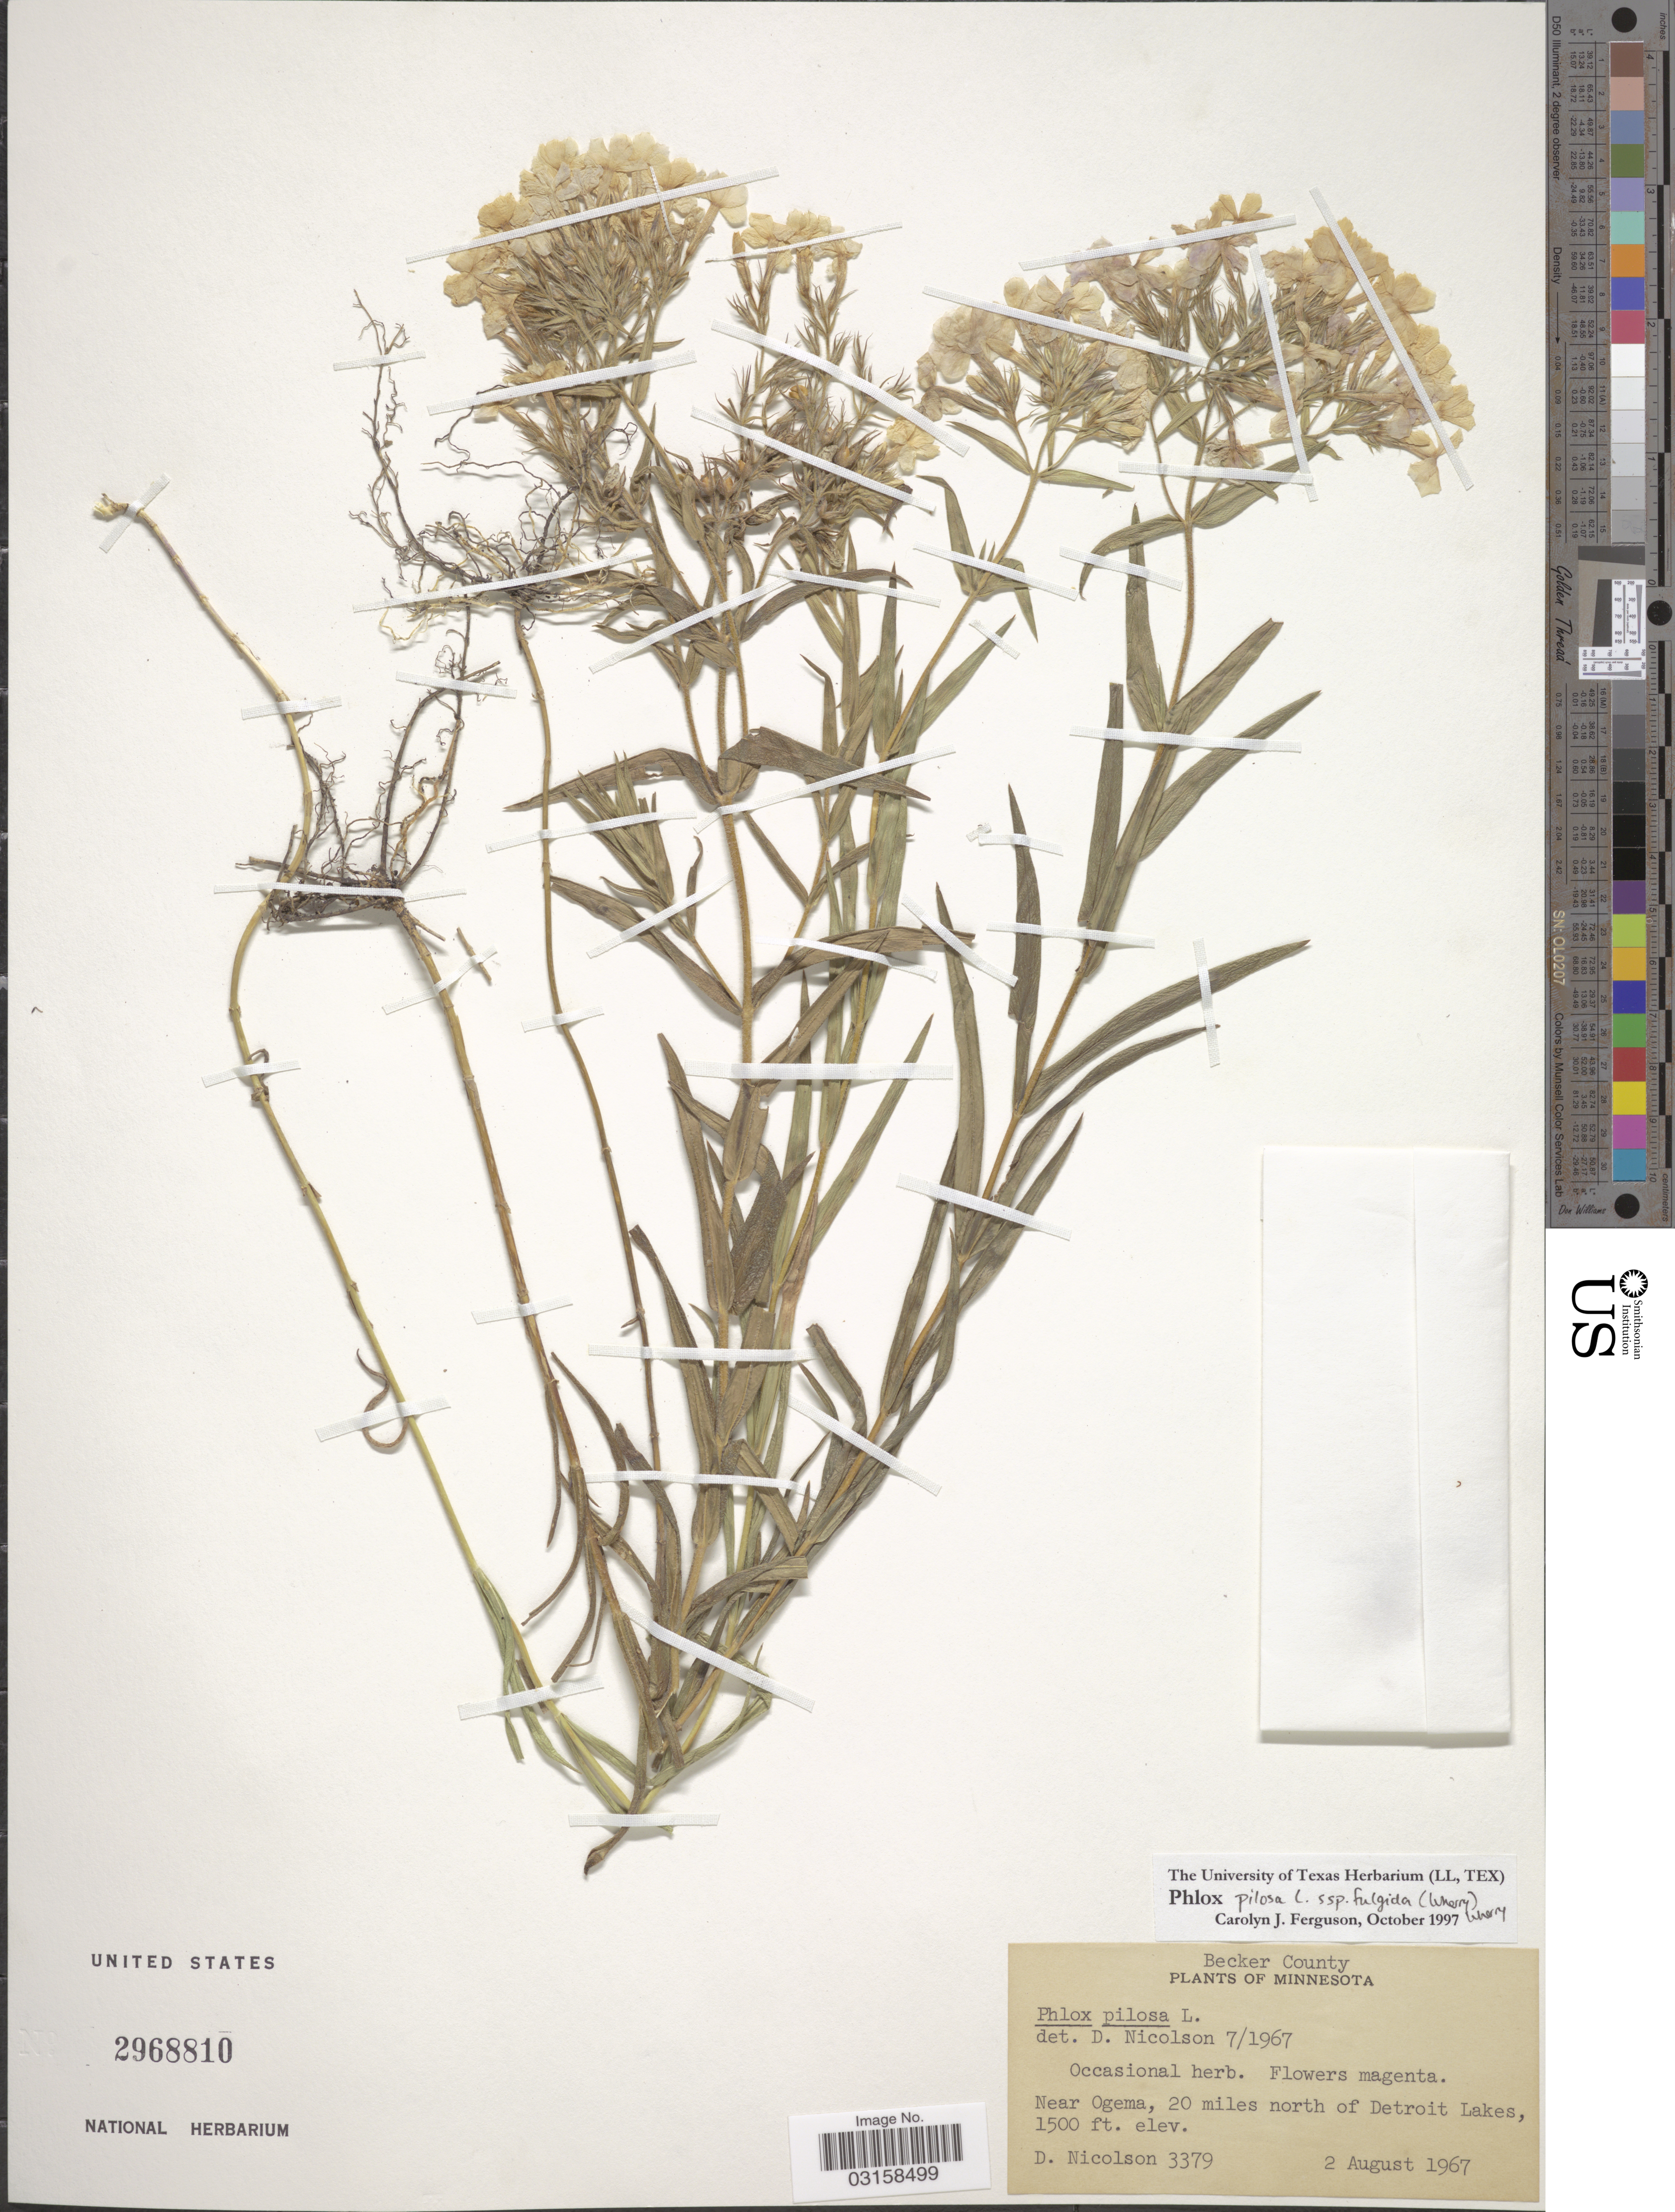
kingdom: Plantae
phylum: Tracheophyta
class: Magnoliopsida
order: Ericales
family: Polemoniaceae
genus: Phlox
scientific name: Phlox pilosa subsp. fulgida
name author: (Wherry) Wherry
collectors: D. H. Nicolson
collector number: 3379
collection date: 1967-08-02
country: United States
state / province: Minnesota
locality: Becker County. Near Ogema, 20 miles north of Detroit Lakes.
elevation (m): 457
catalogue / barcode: US 2968810